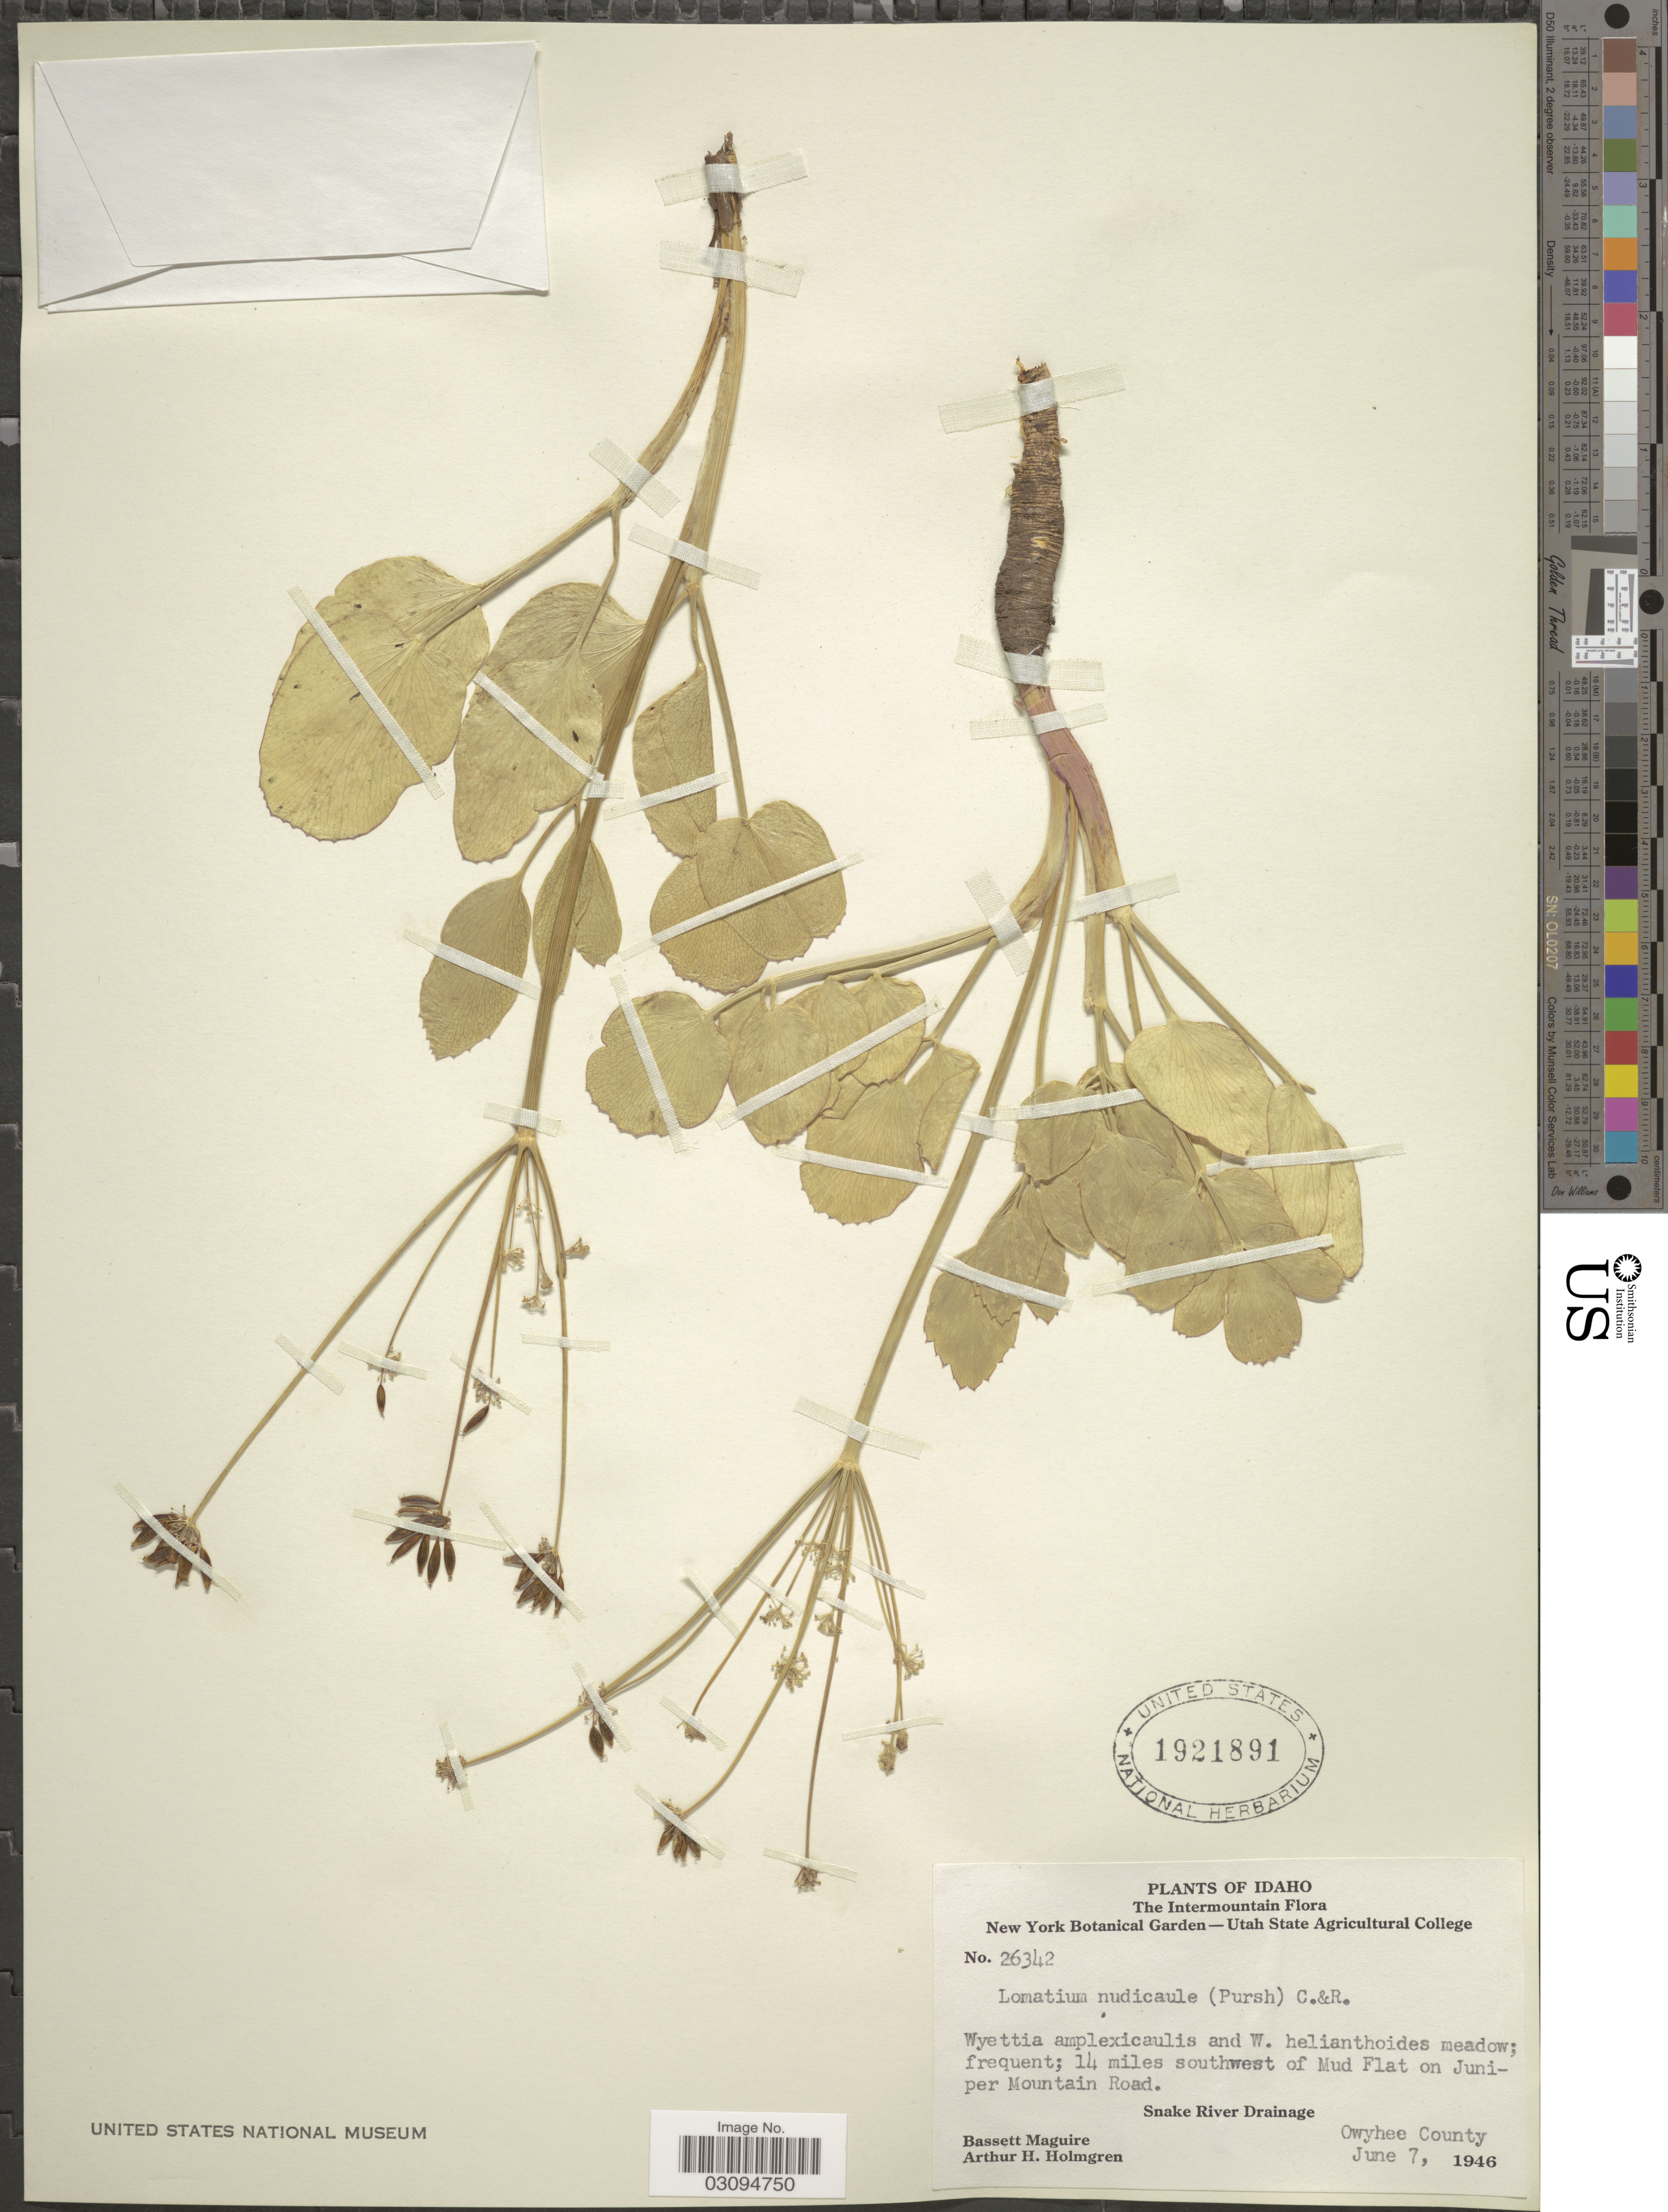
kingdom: Plantae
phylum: Tracheophyta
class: Magnoliopsida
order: Apiales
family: Apiaceae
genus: Lomatium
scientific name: Lomatium nudicaule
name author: (Pursh) J.M. Coult. & Rose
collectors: B. Maguire & A. H. Holmgren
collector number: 26342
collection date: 1946-06-07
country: United States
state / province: Idaho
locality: The Intermountain. 14 miles southwest of Mud Flat on Juniper Mountain Road. Snake River Drainage. Owyhee County.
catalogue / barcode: US 1921891